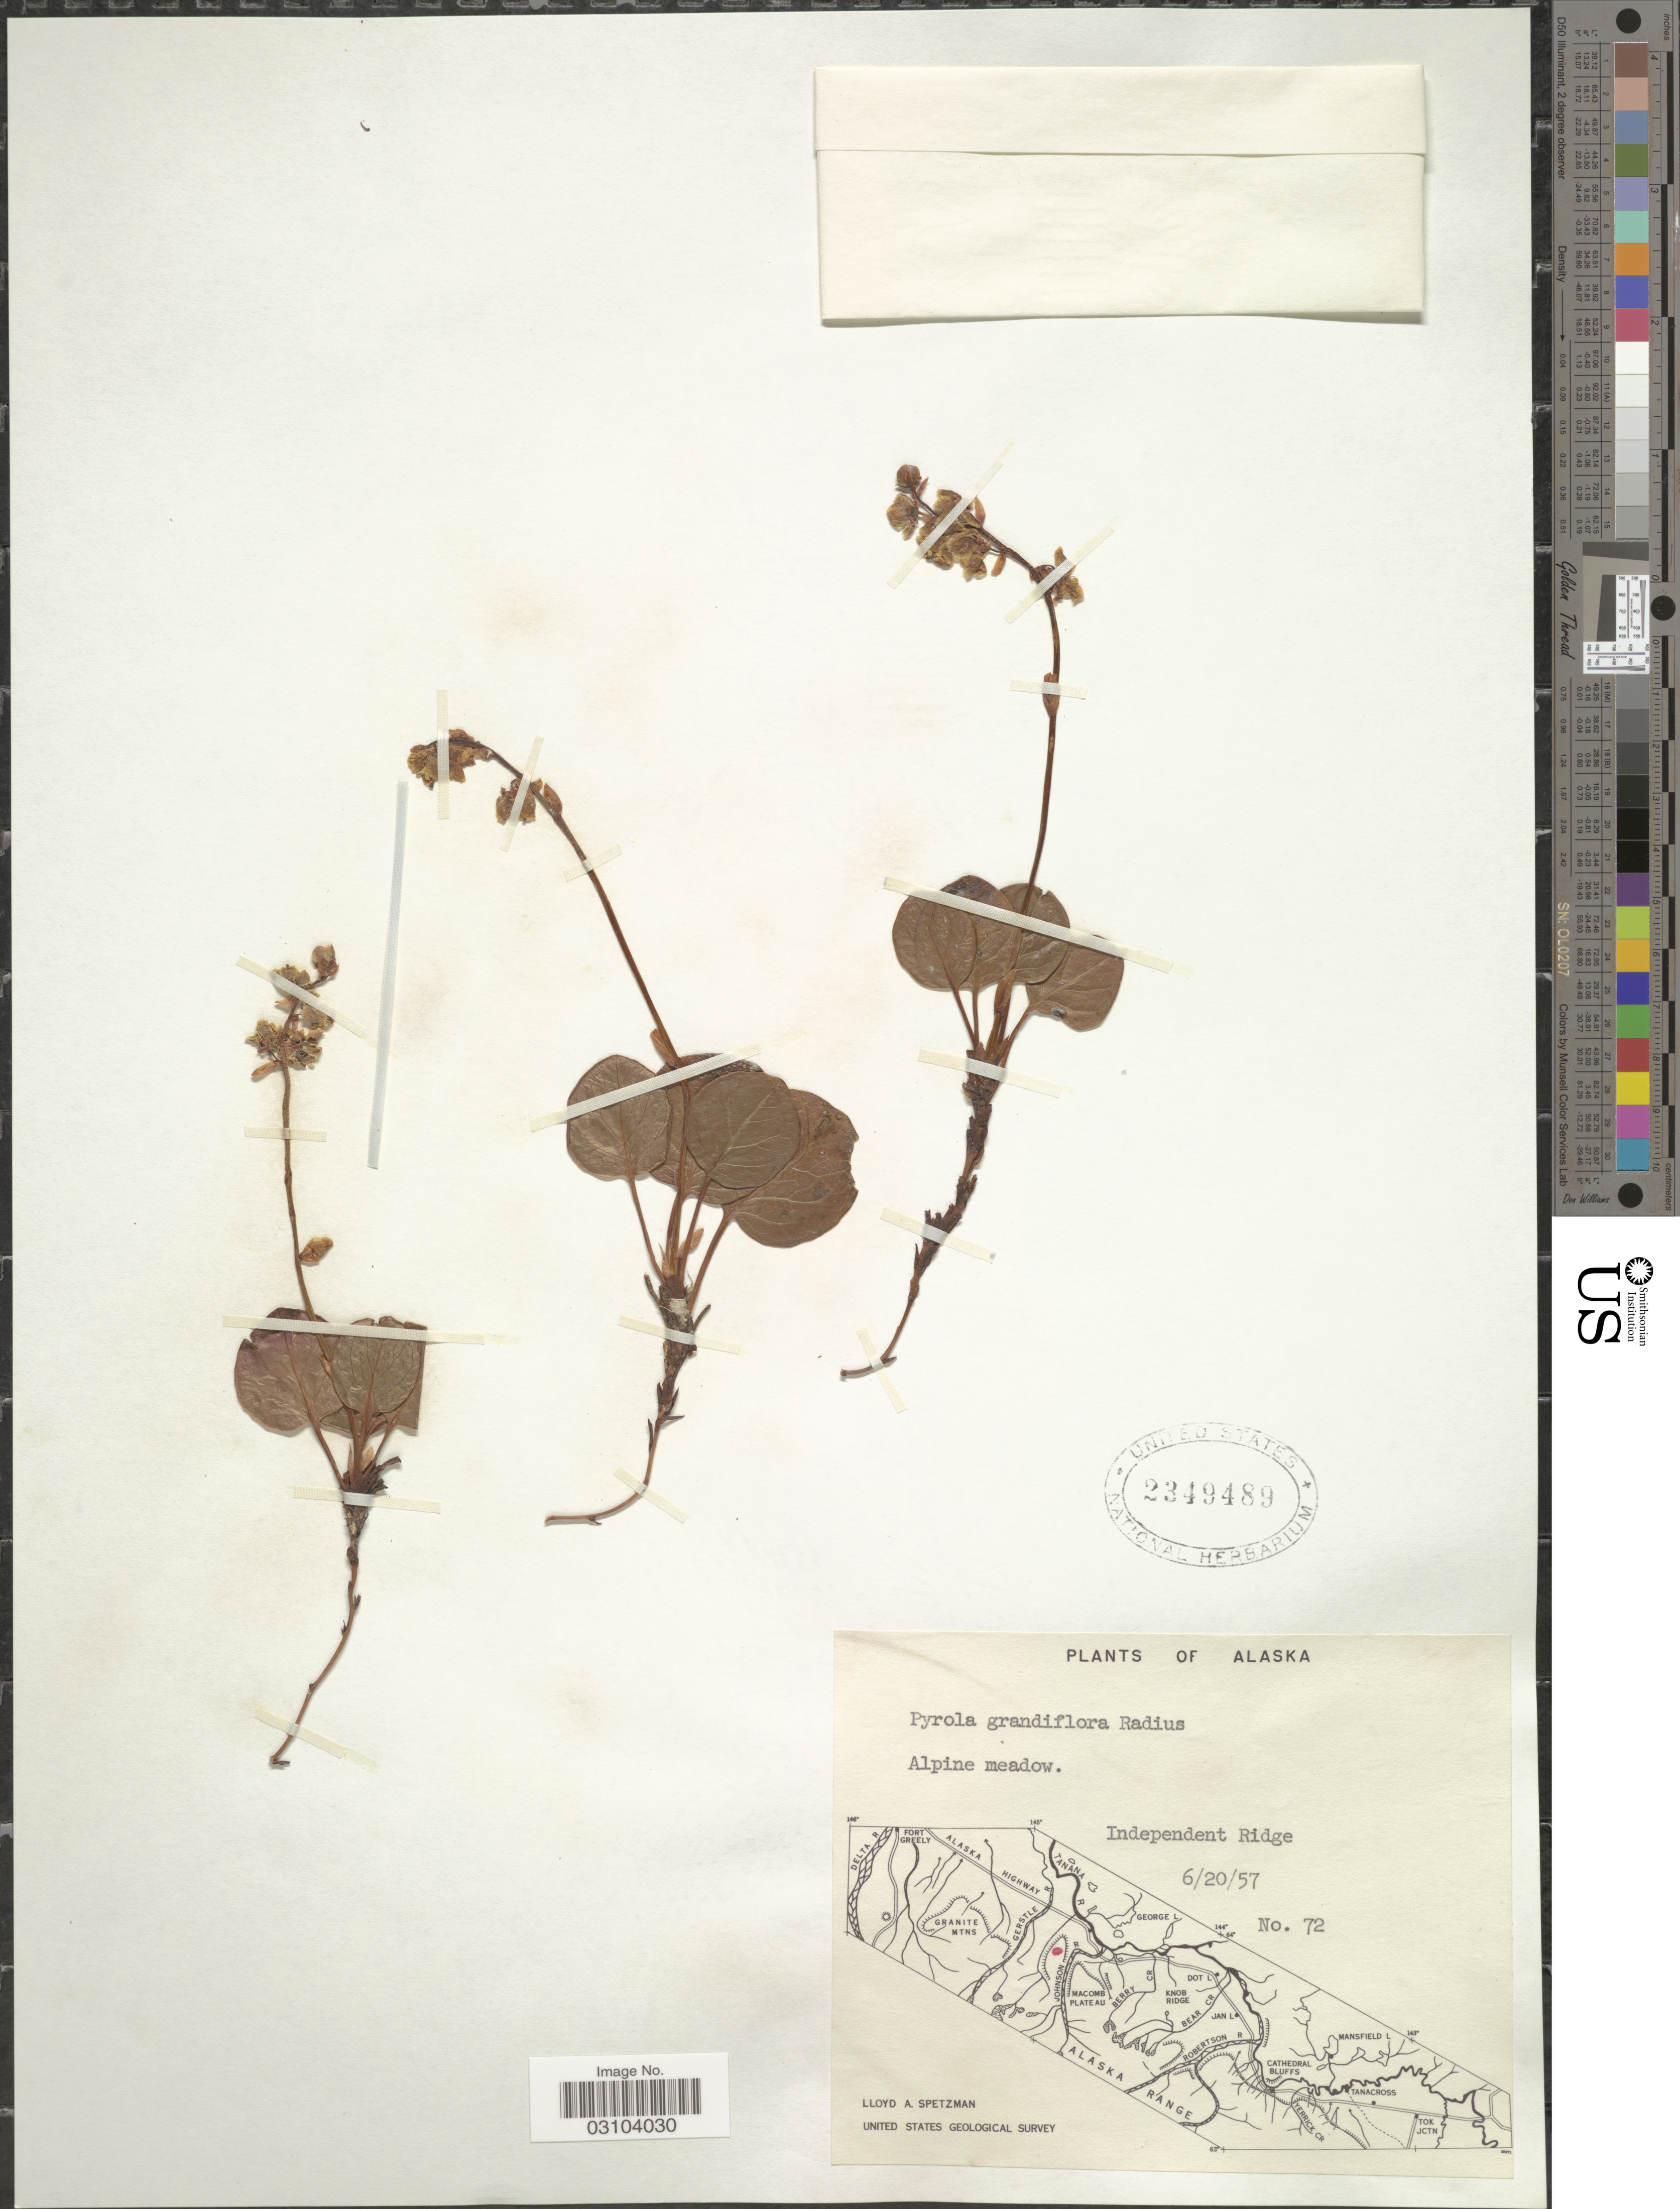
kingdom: Plantae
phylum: Tracheophyta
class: Magnoliopsida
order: Ericales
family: Ericaceae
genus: Pyrola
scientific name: Pyrola grandiflora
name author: Radius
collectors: L. Spetzman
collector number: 72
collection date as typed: Transcribed d/m/y: 20/6/57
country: United States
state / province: Alaska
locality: Alpine meadow. Independent Ridge.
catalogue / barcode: US 2349489